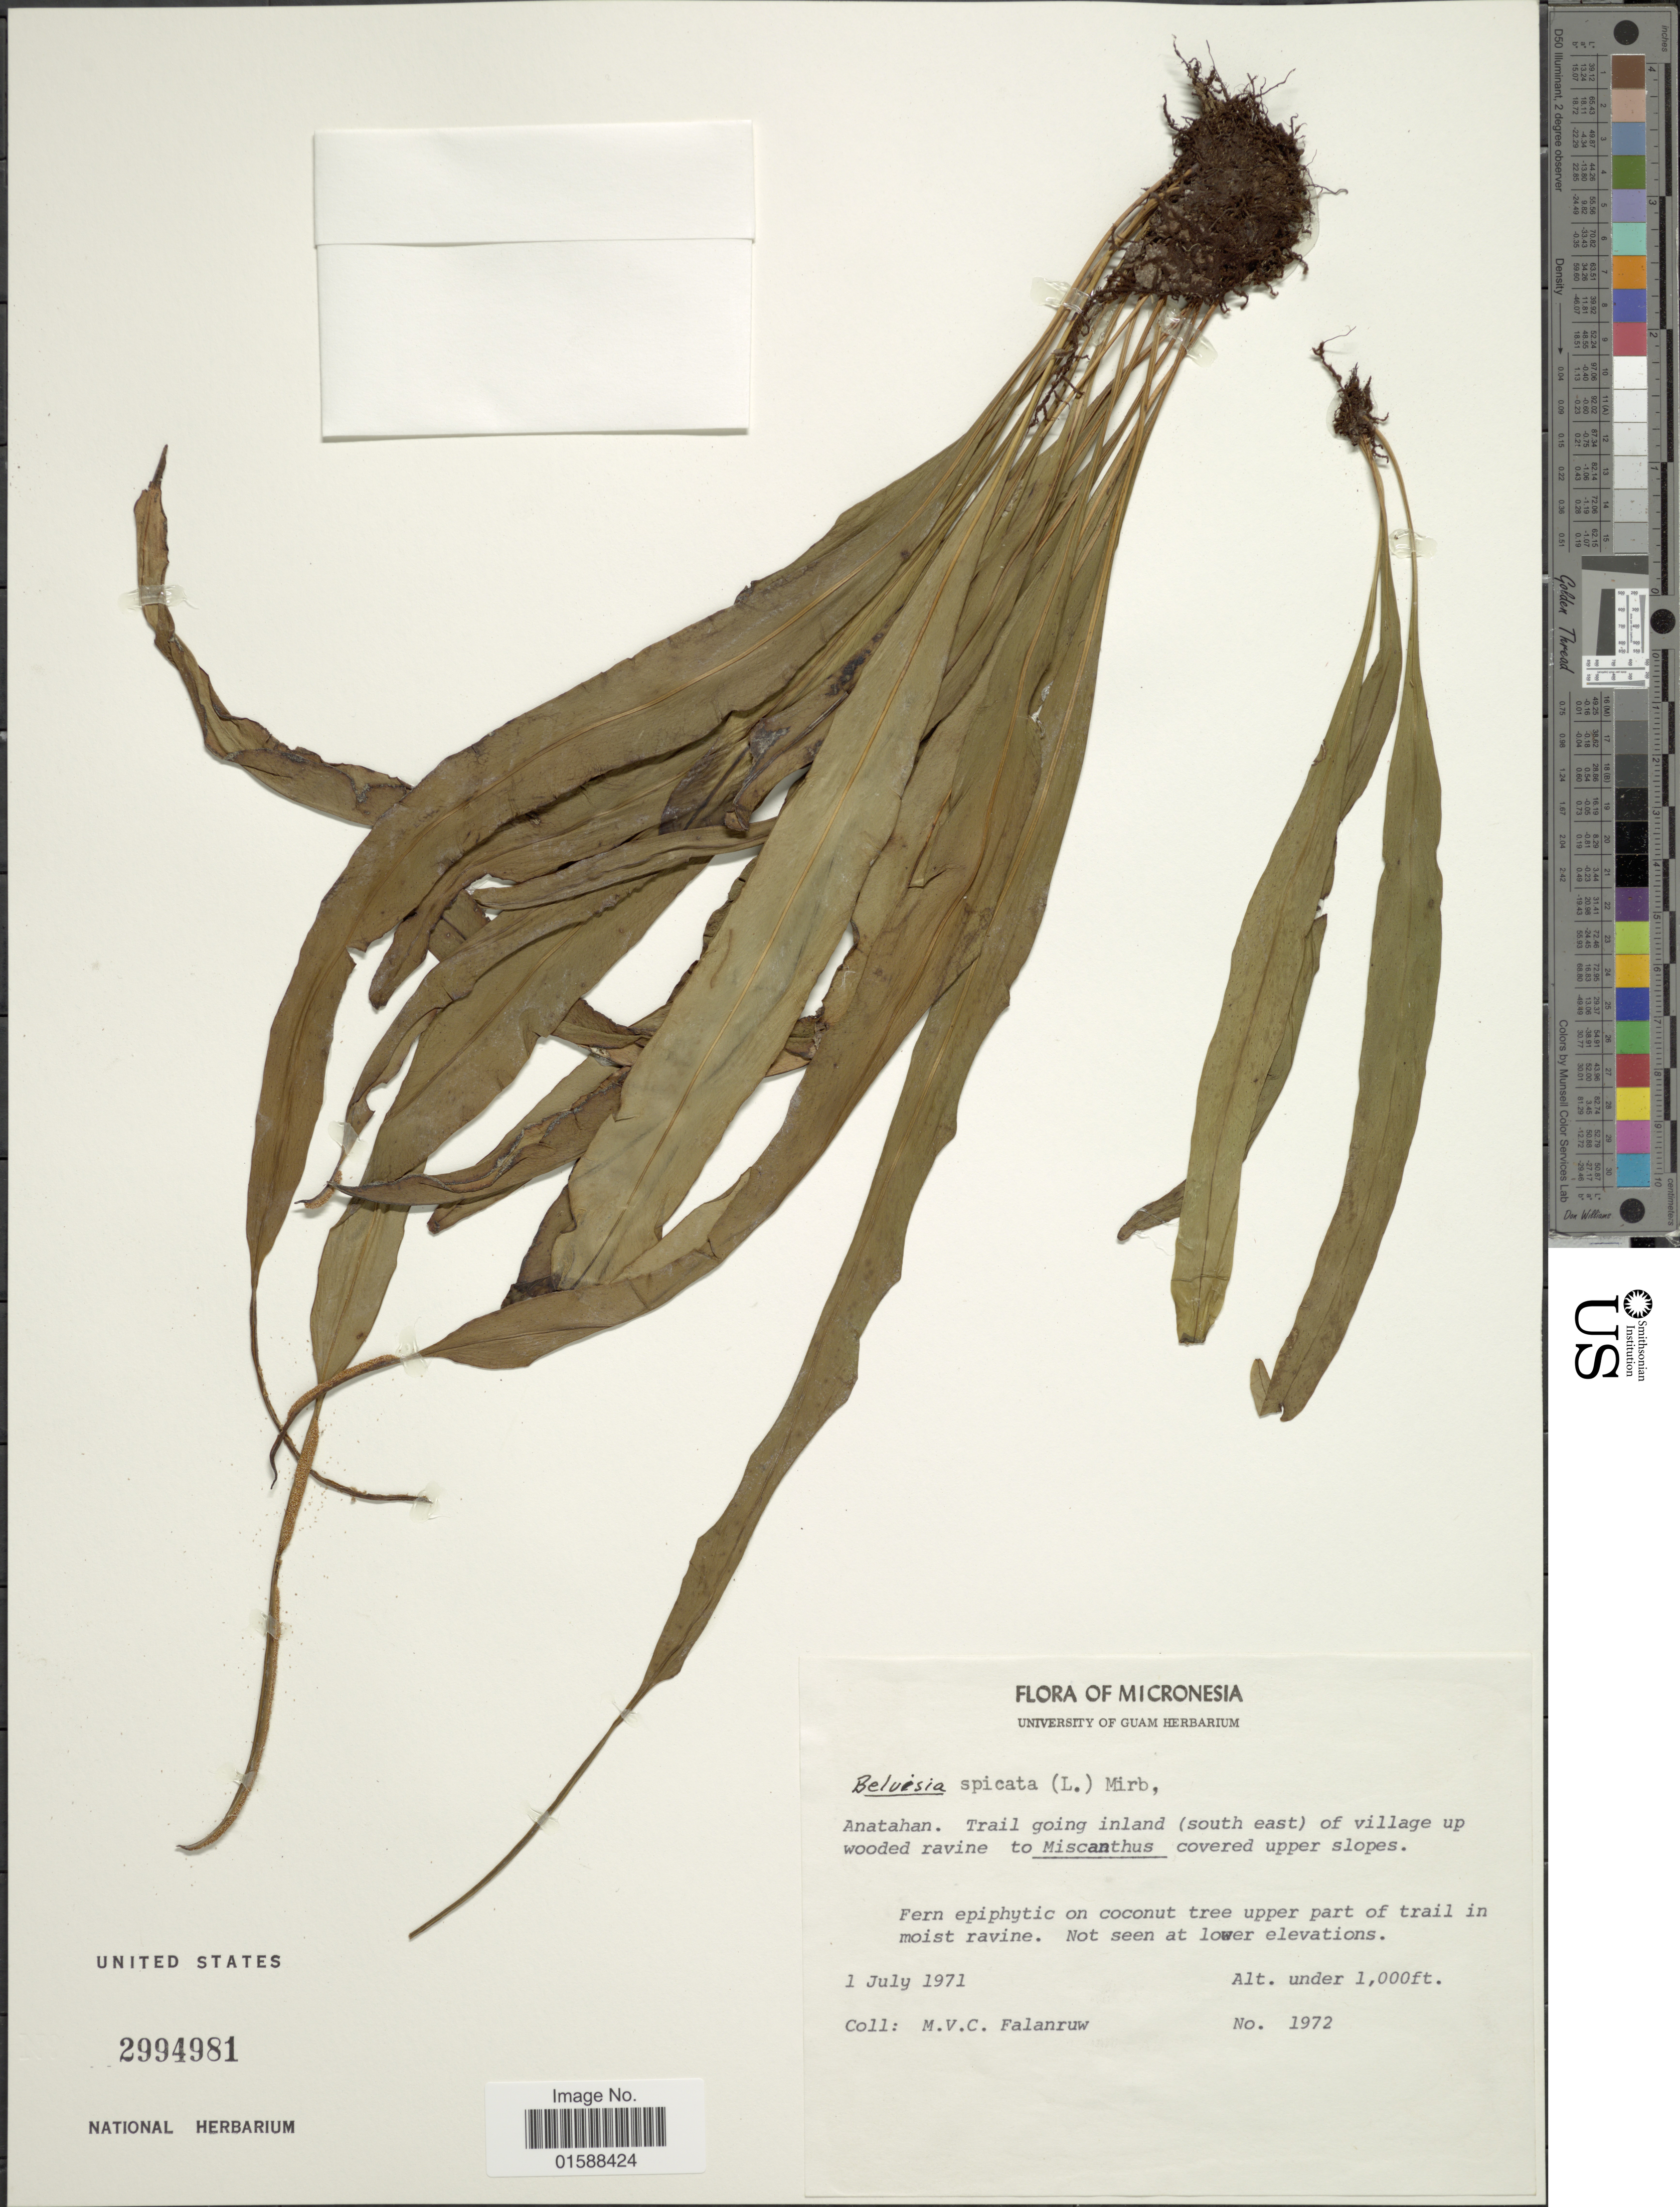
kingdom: Plantae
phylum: Tracheophyta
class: Polypodiopsida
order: Polypodiales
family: Polypodiaceae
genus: Lepisorus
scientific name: Lepisorus spicatus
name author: (L. f.) Li S. Wang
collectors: M. V. Falanruw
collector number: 1972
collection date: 1971-07-01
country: Northern Mariana Islands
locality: Micronesia. Anatahan. Trail going inland (south east) of village up wooded ravine to Miscanthus covered upper slopes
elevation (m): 305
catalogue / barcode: US 2994981